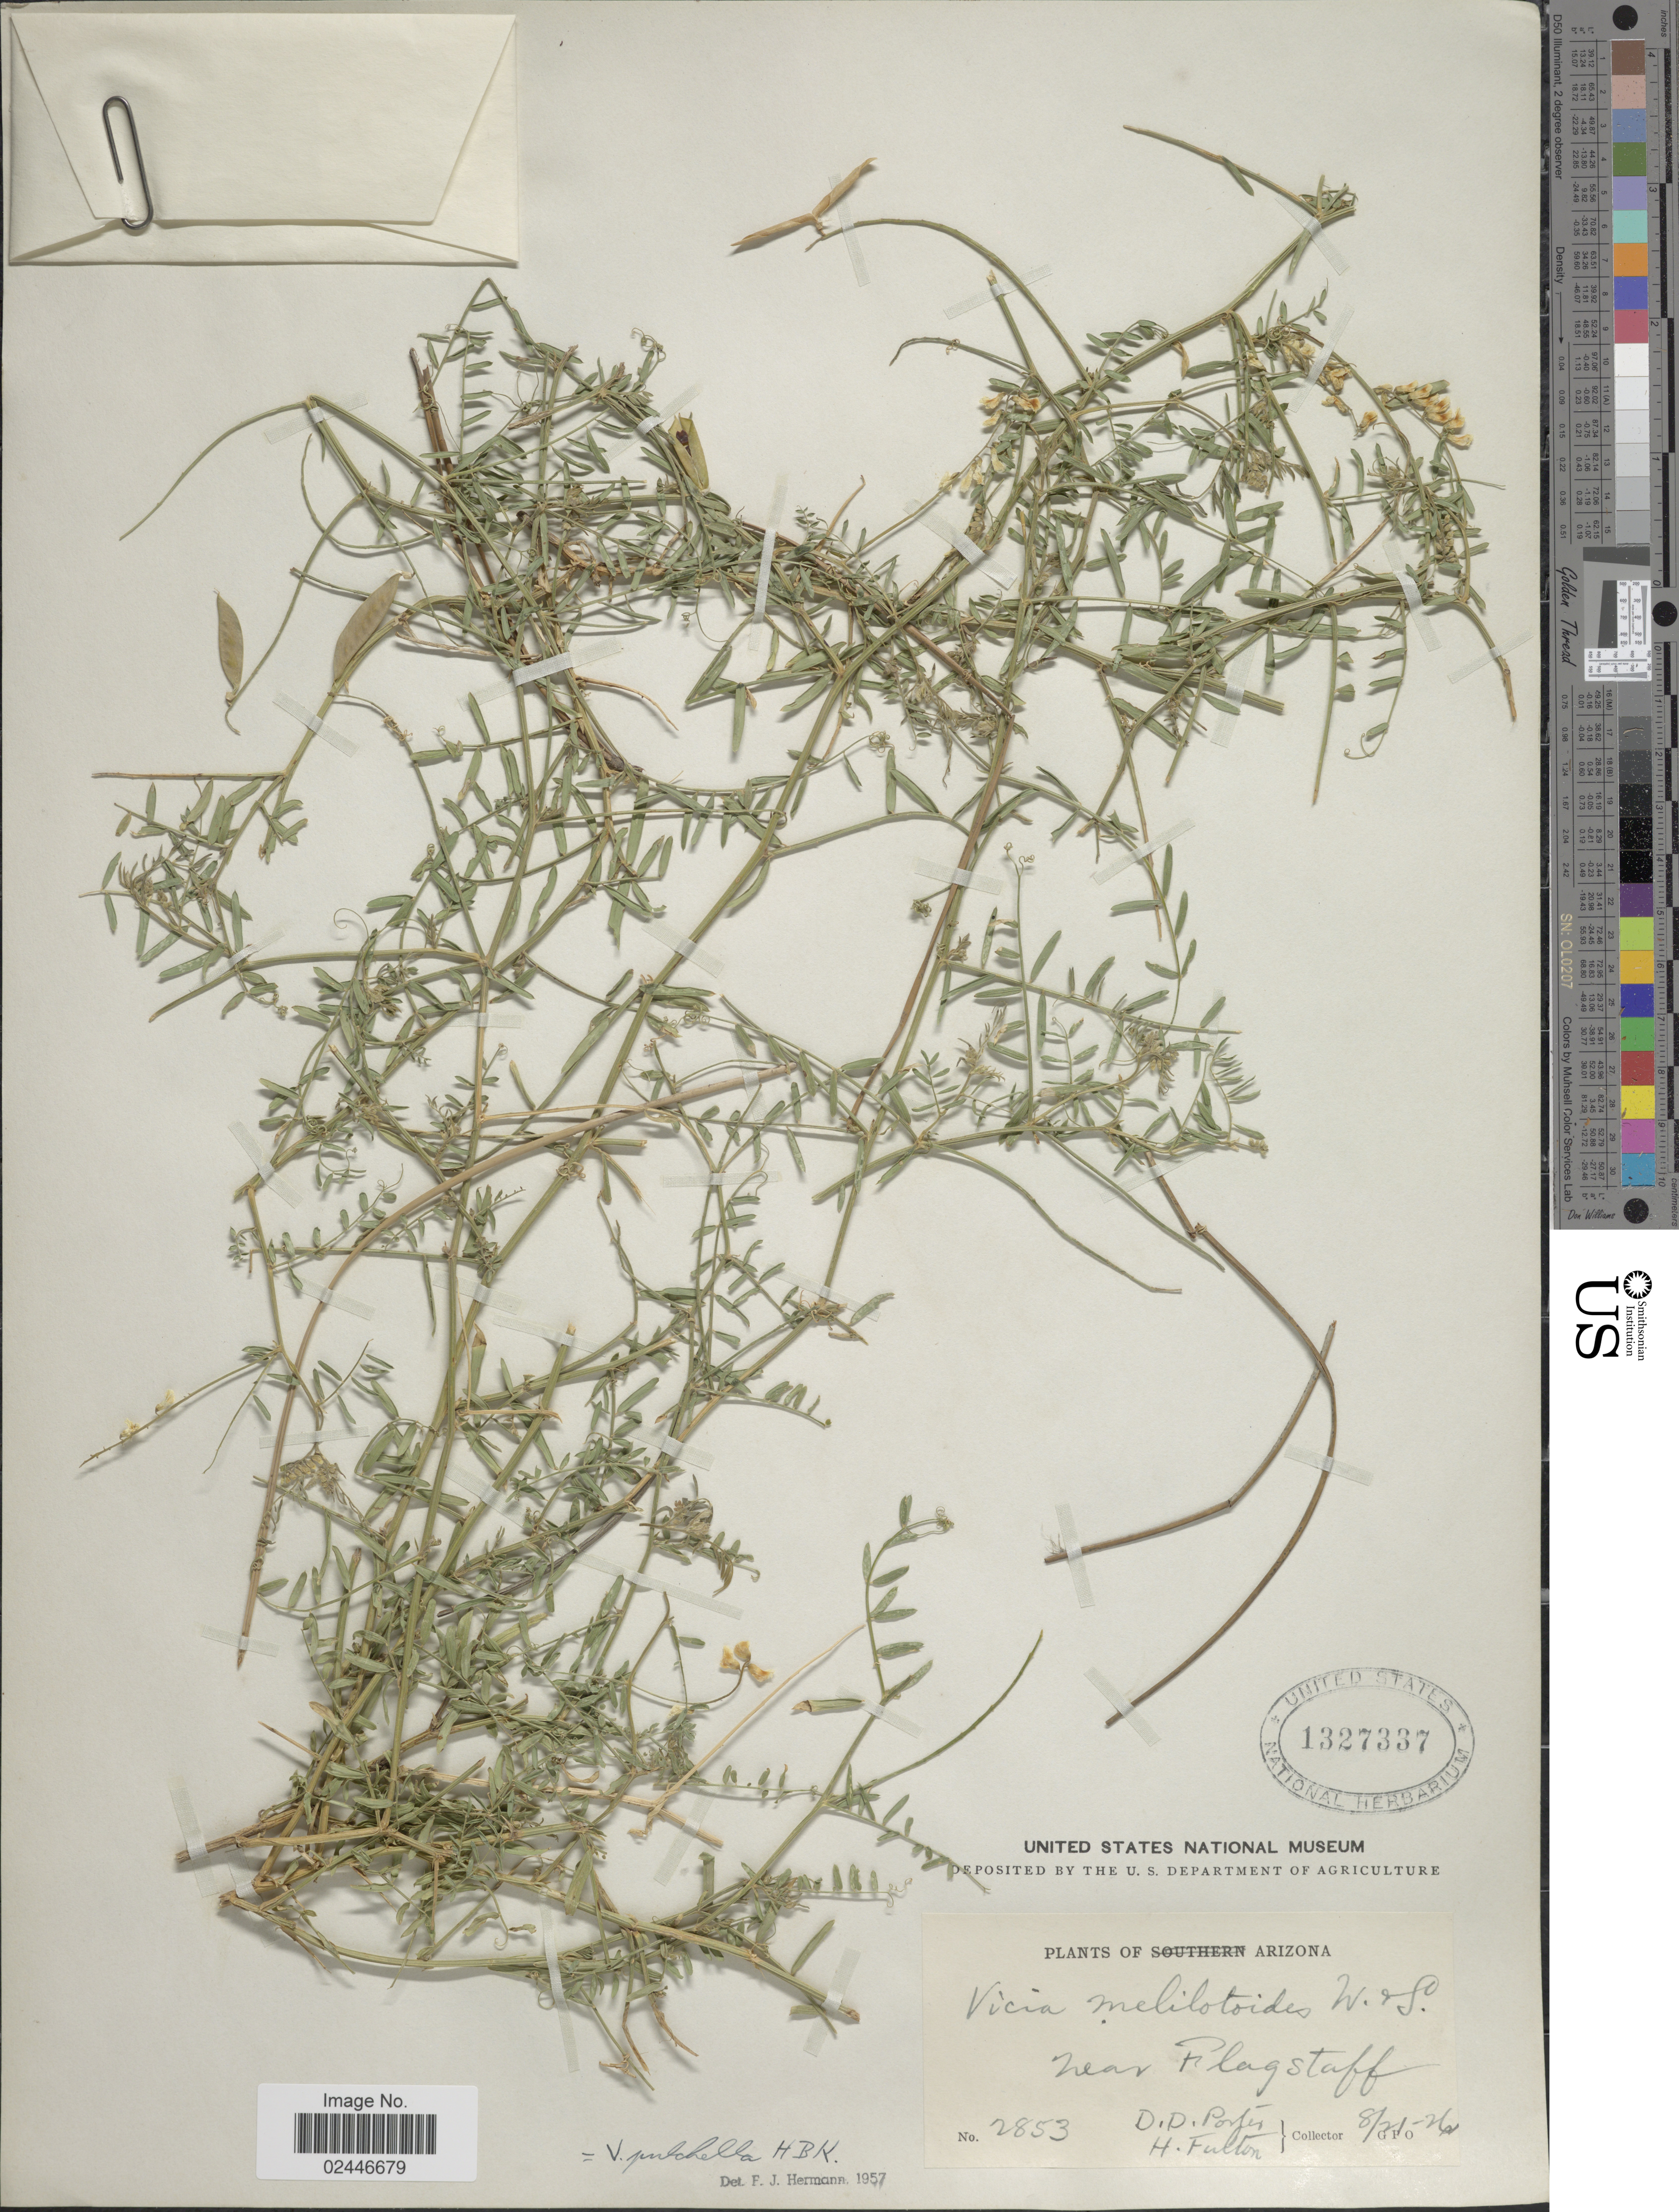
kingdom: Plantae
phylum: Tracheophyta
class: Magnoliopsida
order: Fabales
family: Fabaceae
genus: Vicia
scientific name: Vicia pulchella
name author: Kunth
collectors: D. D. Porter & H. Fulton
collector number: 2853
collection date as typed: Transcribed d/m/y: 21/8/26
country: United States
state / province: Arizona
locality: Near Flagstaff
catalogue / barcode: US 1327337